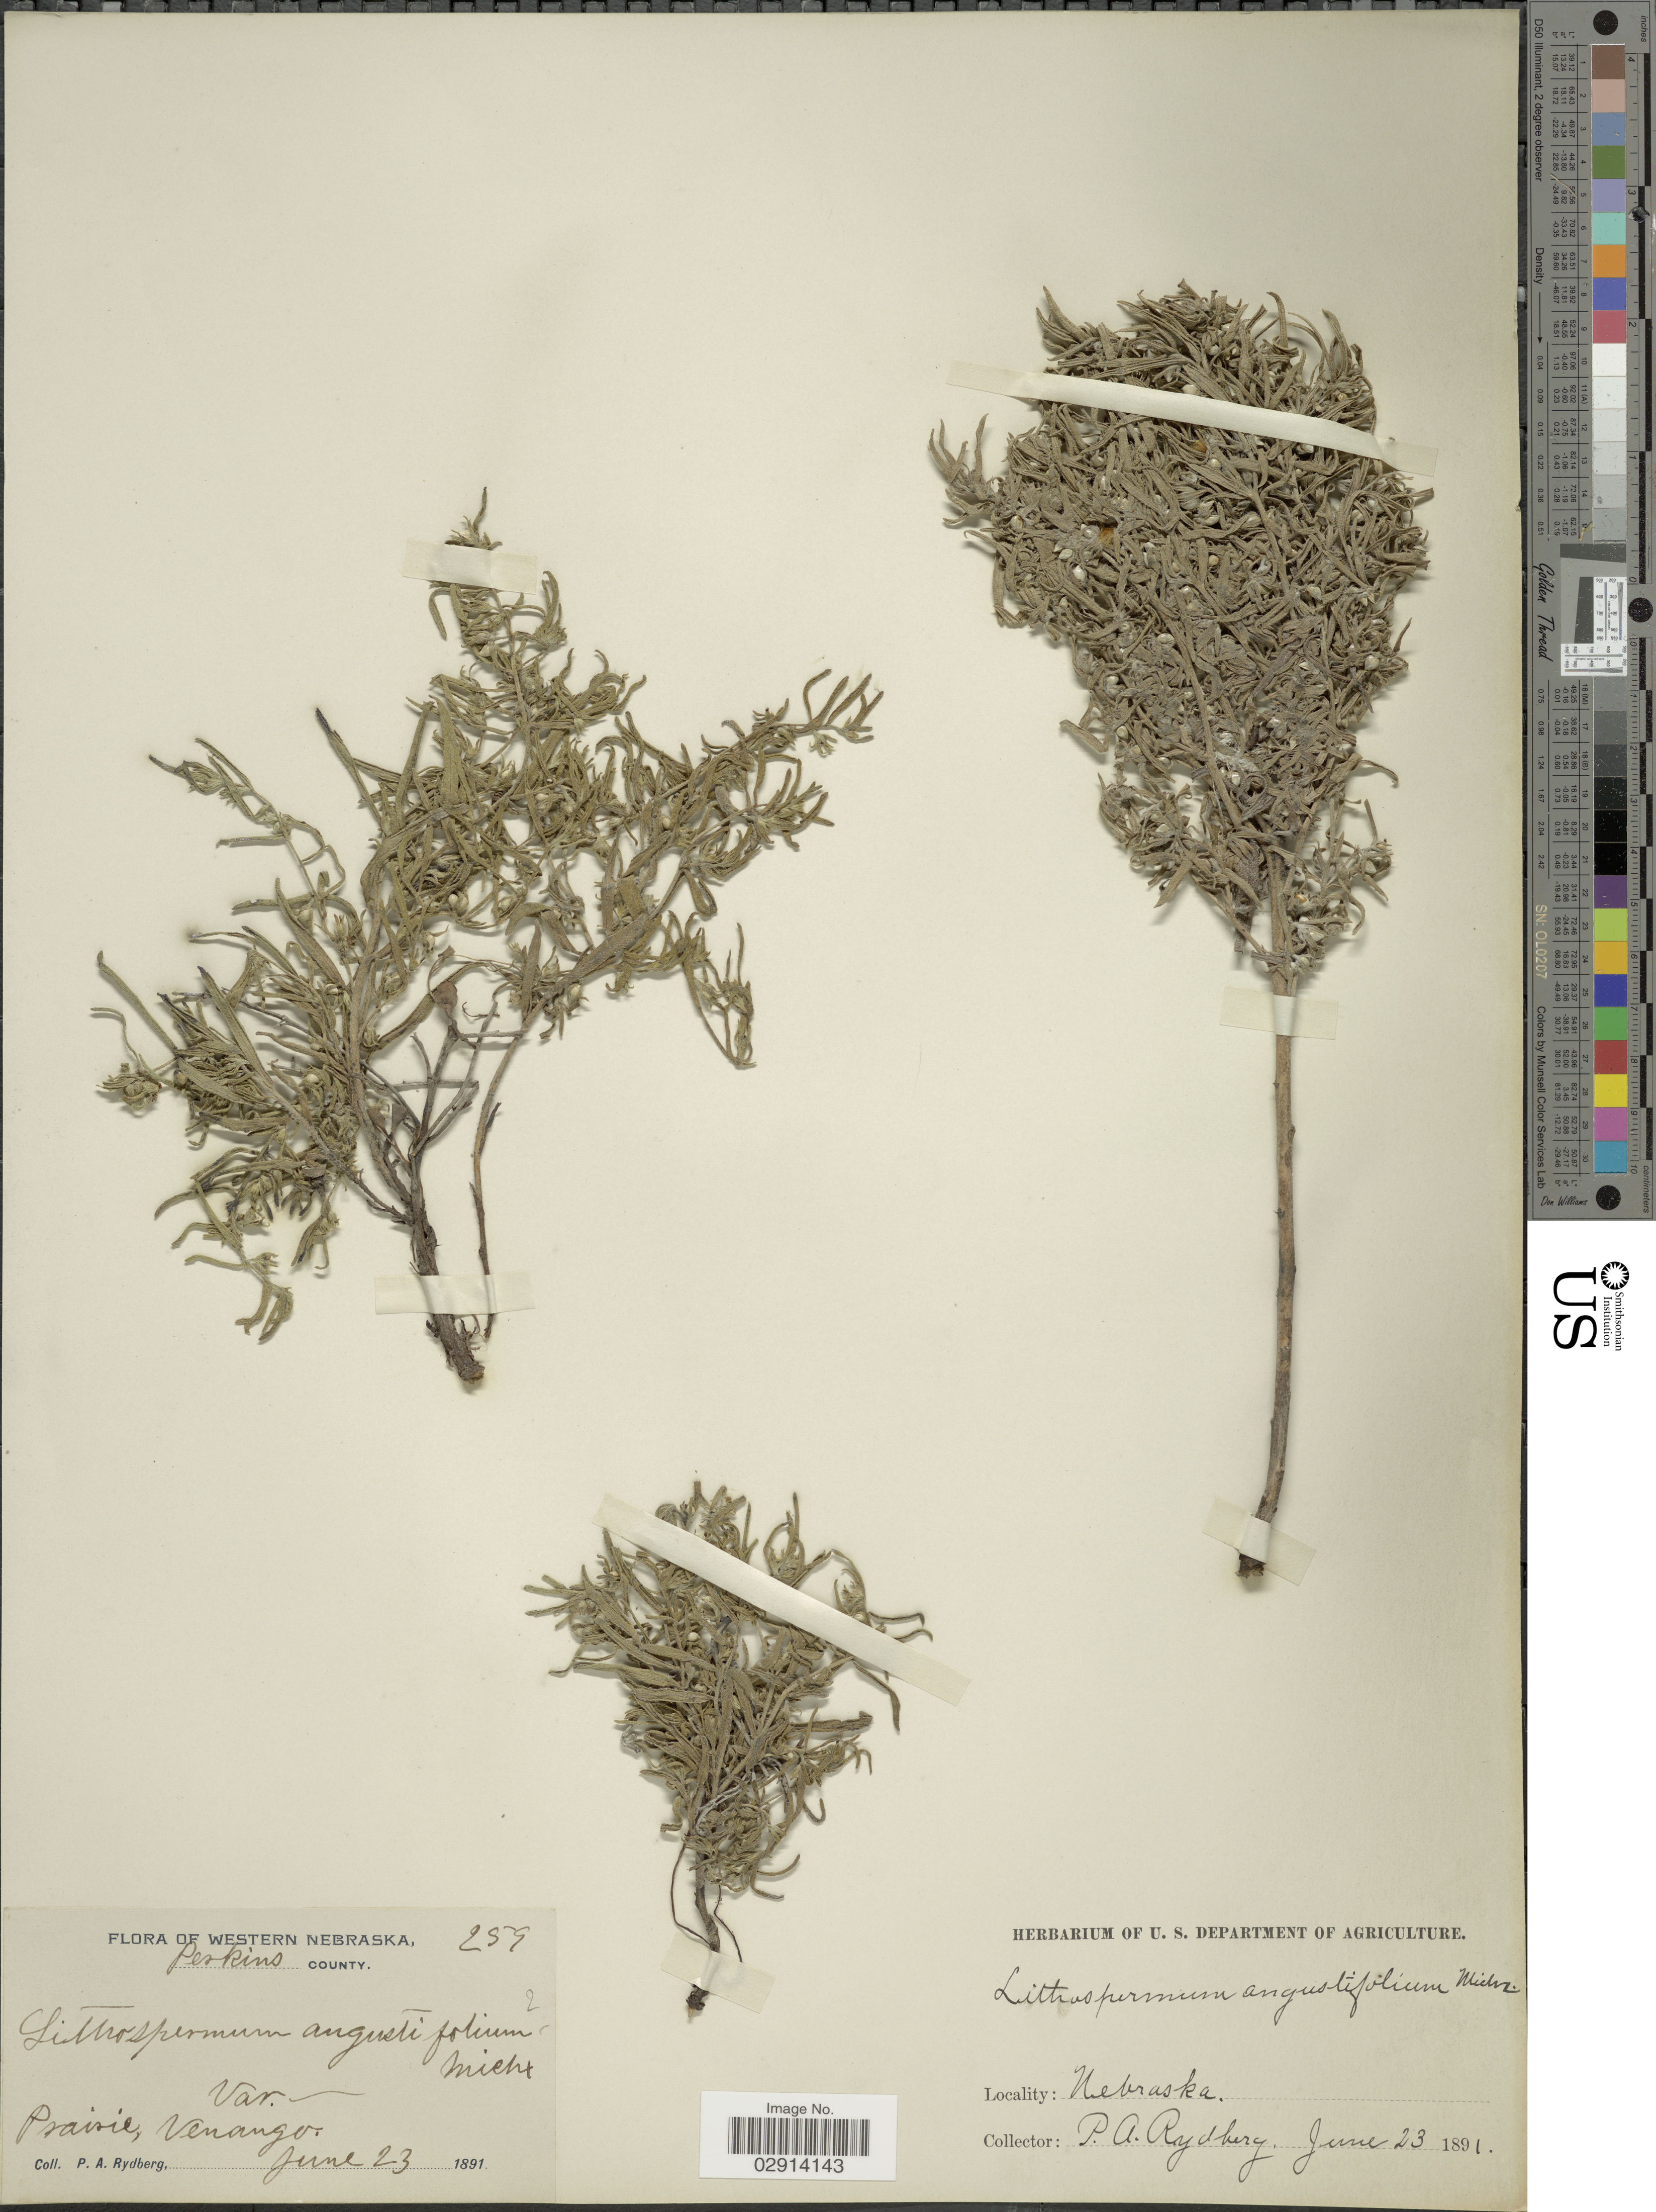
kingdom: Plantae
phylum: Tracheophyta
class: Magnoliopsida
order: Boraginales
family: Boraginaceae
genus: Lithospermum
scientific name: Lithospermum incisum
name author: Lehm.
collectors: P. A. Rydberg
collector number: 259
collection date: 1891-06-23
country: United States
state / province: Nebraska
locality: Western Nebraska, Perkins County. Prairie, Venango.